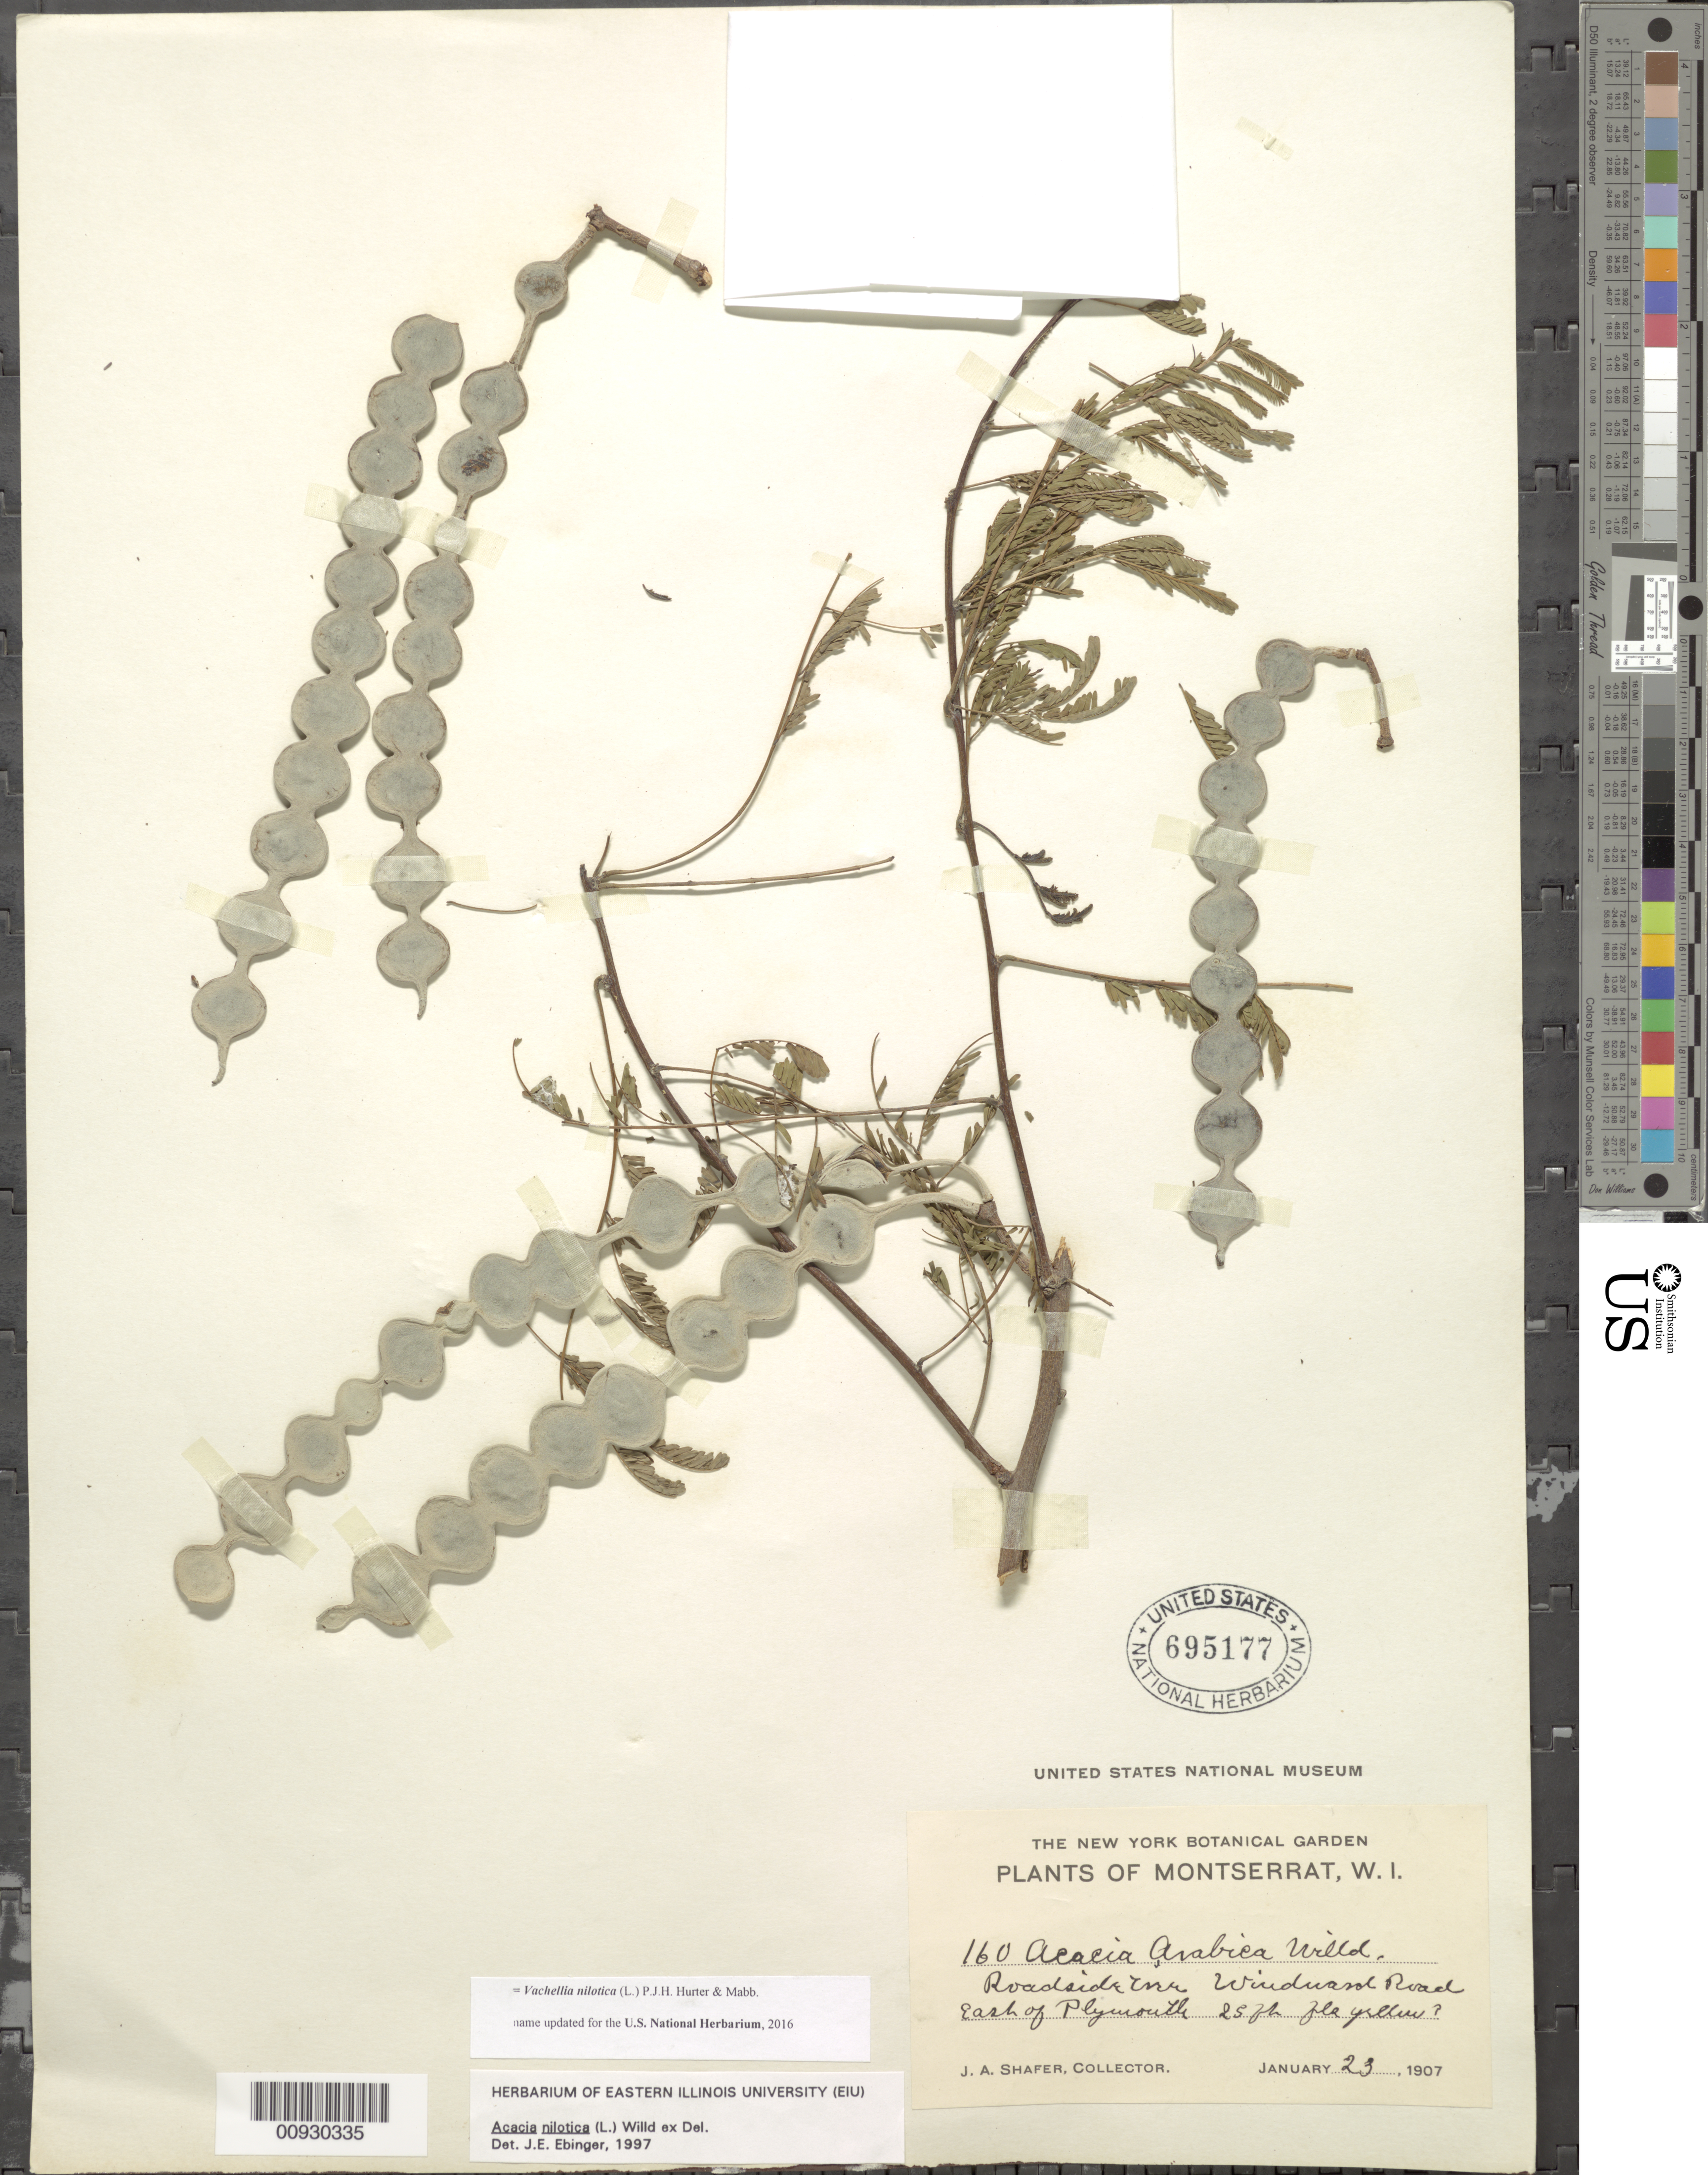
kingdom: Plantae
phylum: Tracheophyta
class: Magnoliopsida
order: Fabales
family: Fabaceae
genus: Vachellia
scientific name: Vachellia nilotica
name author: (L.) P.J.H. Hurter & Mabb.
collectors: J. A. Shafer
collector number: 160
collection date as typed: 23 Jan 1907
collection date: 1907-01-23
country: Montserrat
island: Montserrat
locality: Roadside Inn Windward Road East of Plymouth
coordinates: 0 N, 0 E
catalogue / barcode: US 695177